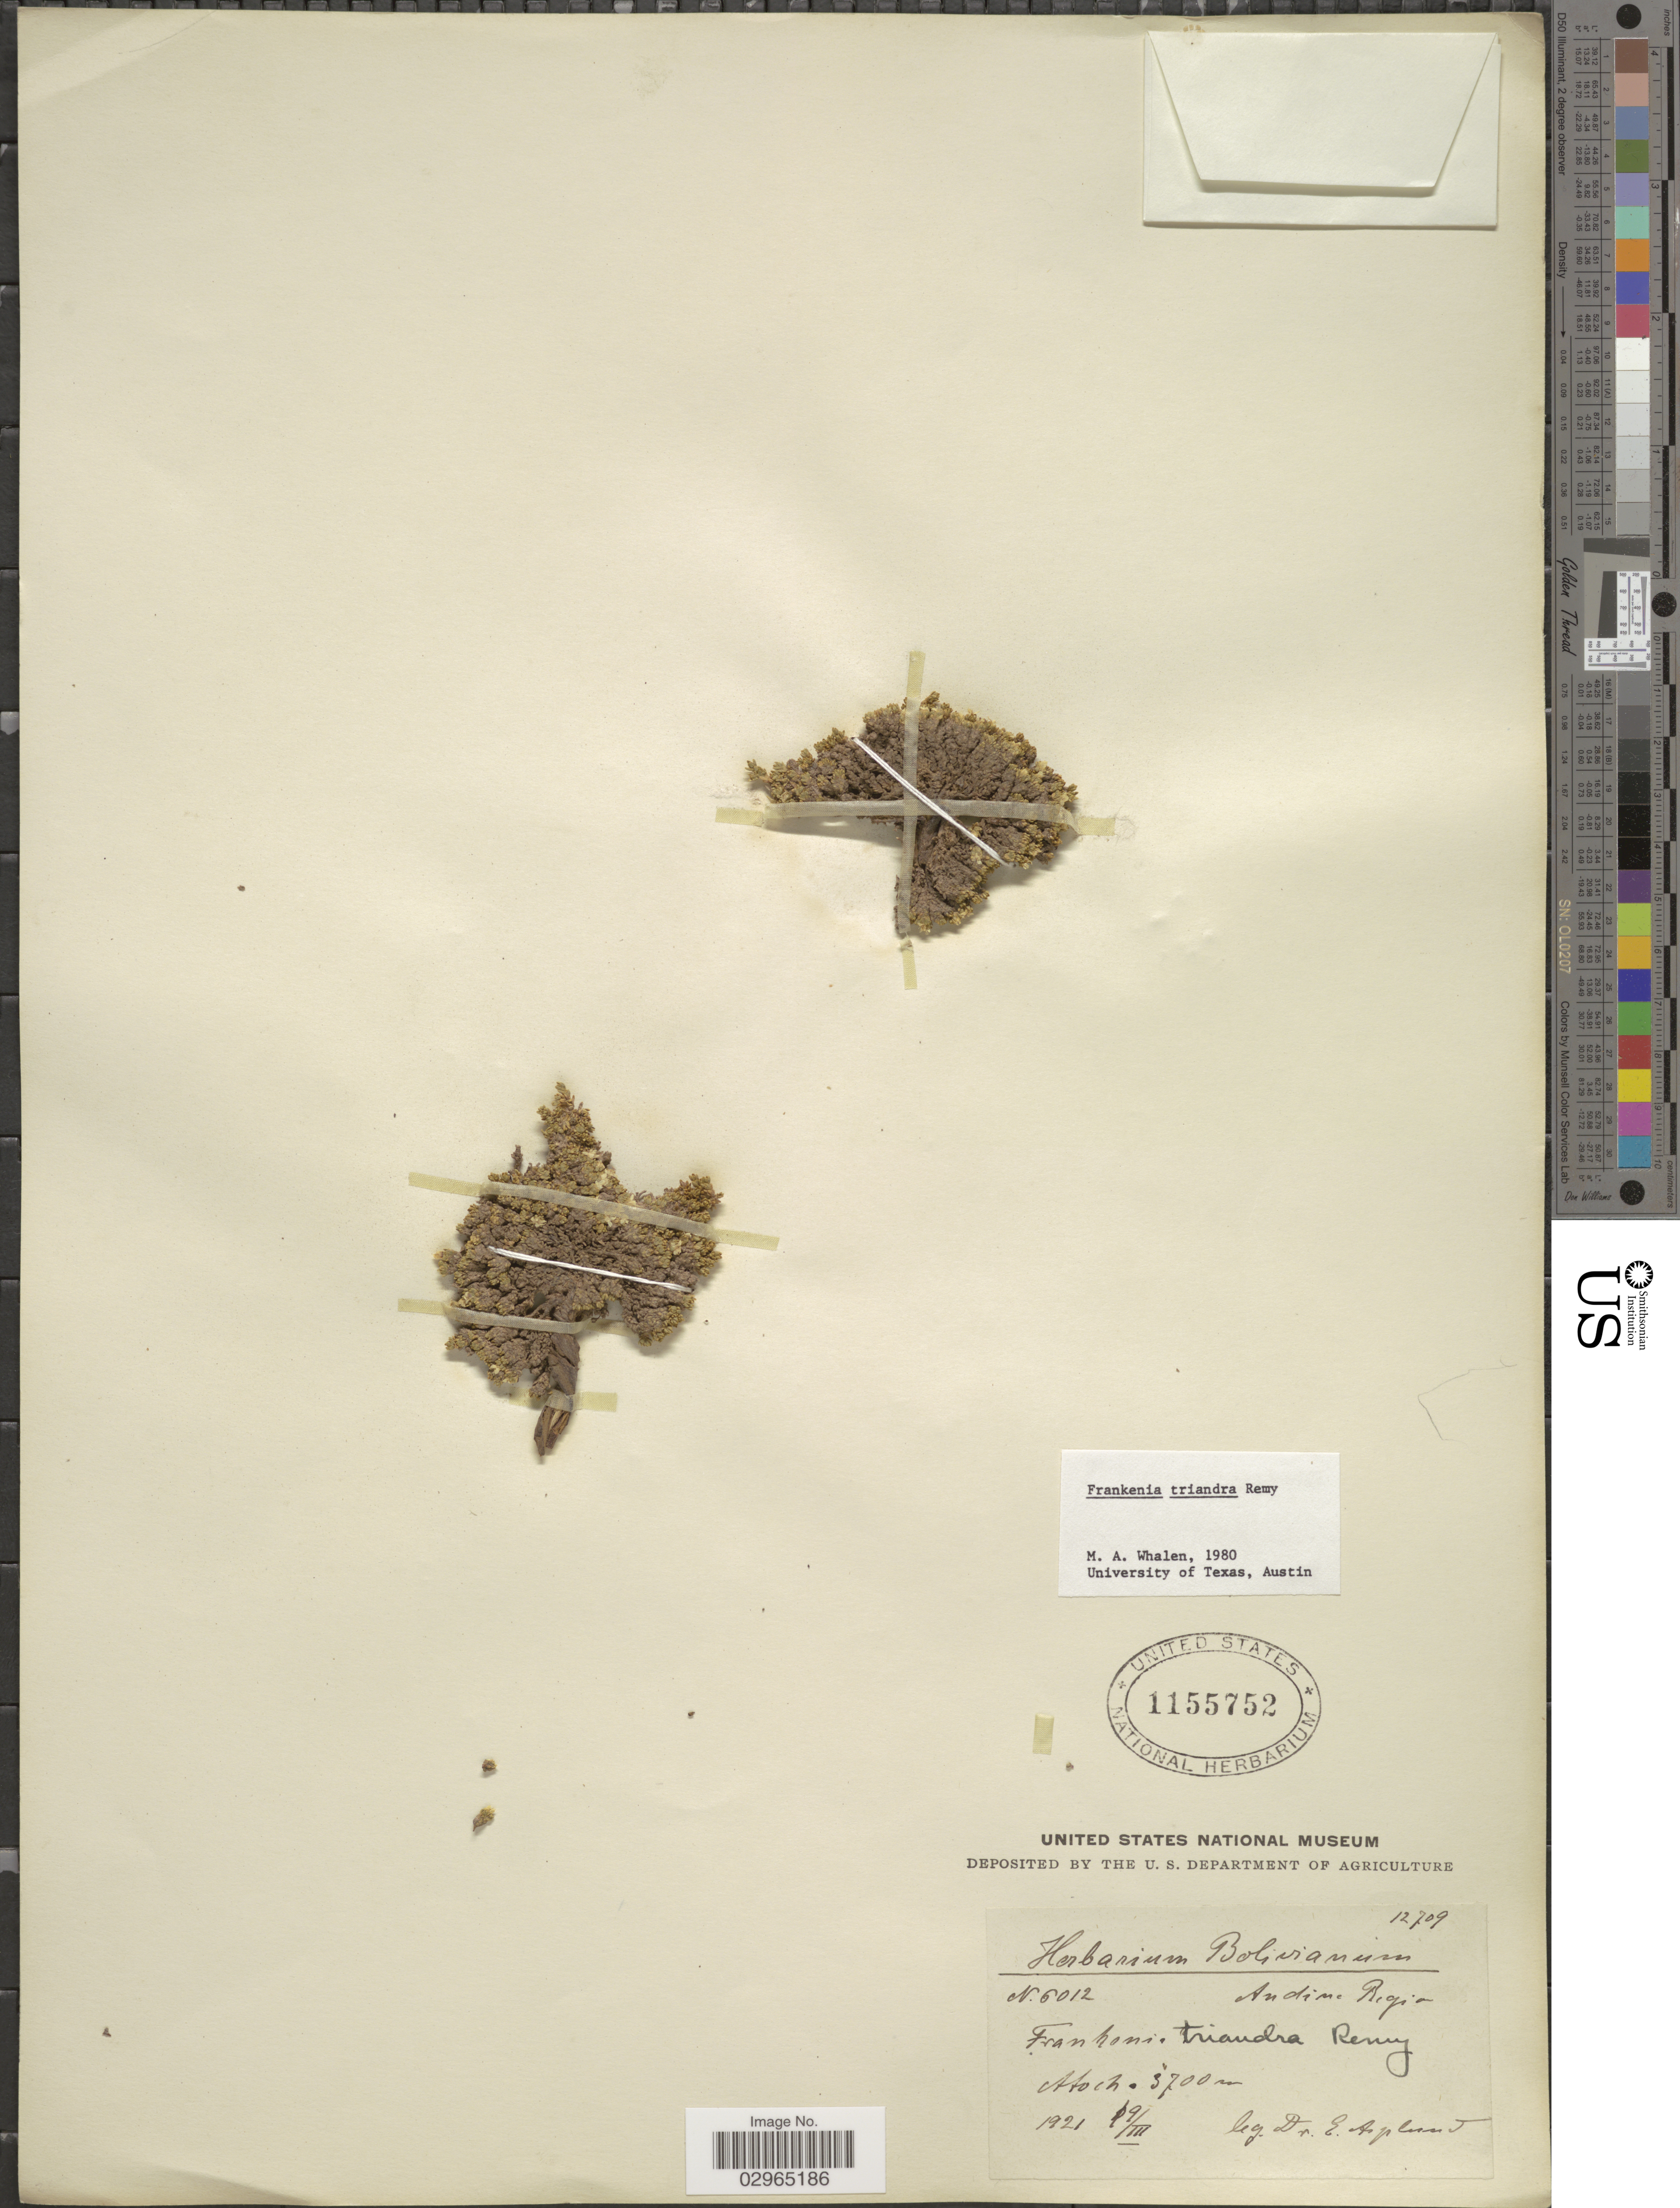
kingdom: Plantae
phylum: Tracheophyta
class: Magnoliopsida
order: Caryophyllales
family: Frankeniaceae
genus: Frankenia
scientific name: Frankenia triandra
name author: J. Rémy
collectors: E. Asplund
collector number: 6012/12709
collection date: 1921-03-19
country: Bolivia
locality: Atocha.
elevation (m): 3700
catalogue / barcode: US 1155752